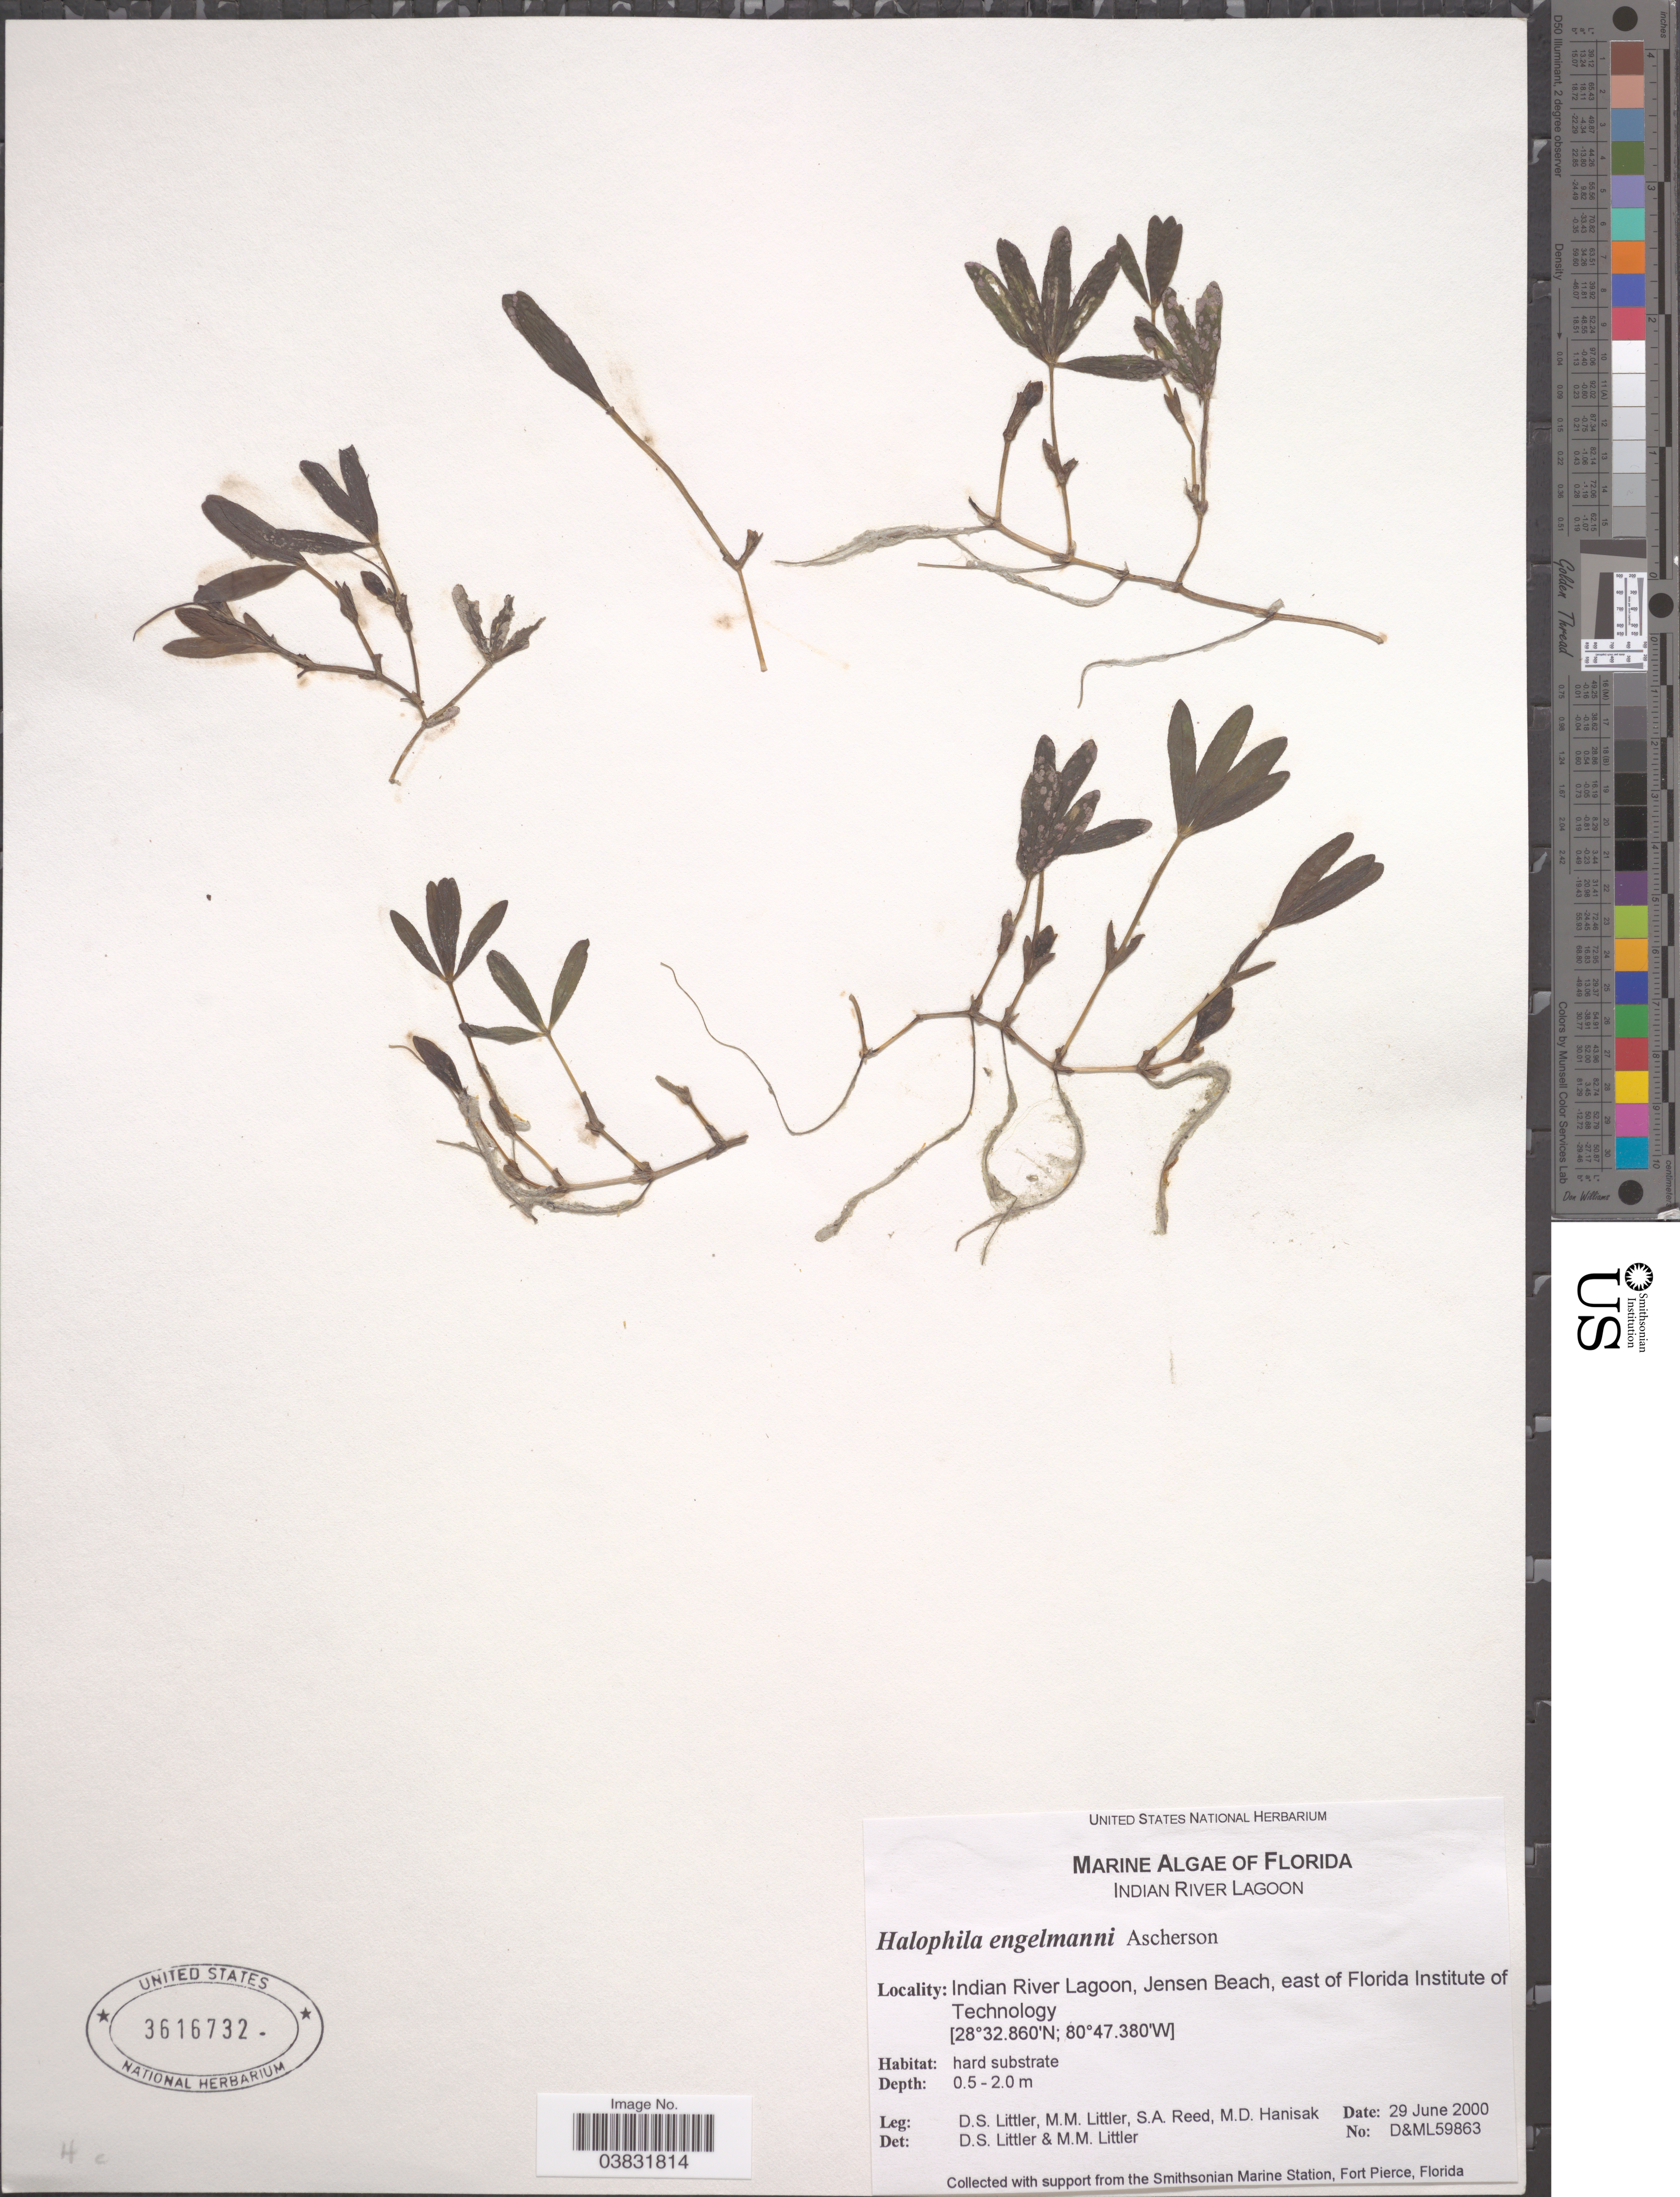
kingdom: Plantae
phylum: Tracheophyta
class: Liliopsida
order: Alismatales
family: Hydrocharitaceae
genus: Halophila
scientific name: Halophila engelmannii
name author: Asch.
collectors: D. S. Littler, S. Reed & M. Hanisak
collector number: D&ML59863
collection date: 2000-06-29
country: United States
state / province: Florida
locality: Indian River Lagoon, Jensen Beach, east of Florida Institute of Technology.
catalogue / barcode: US 3616732